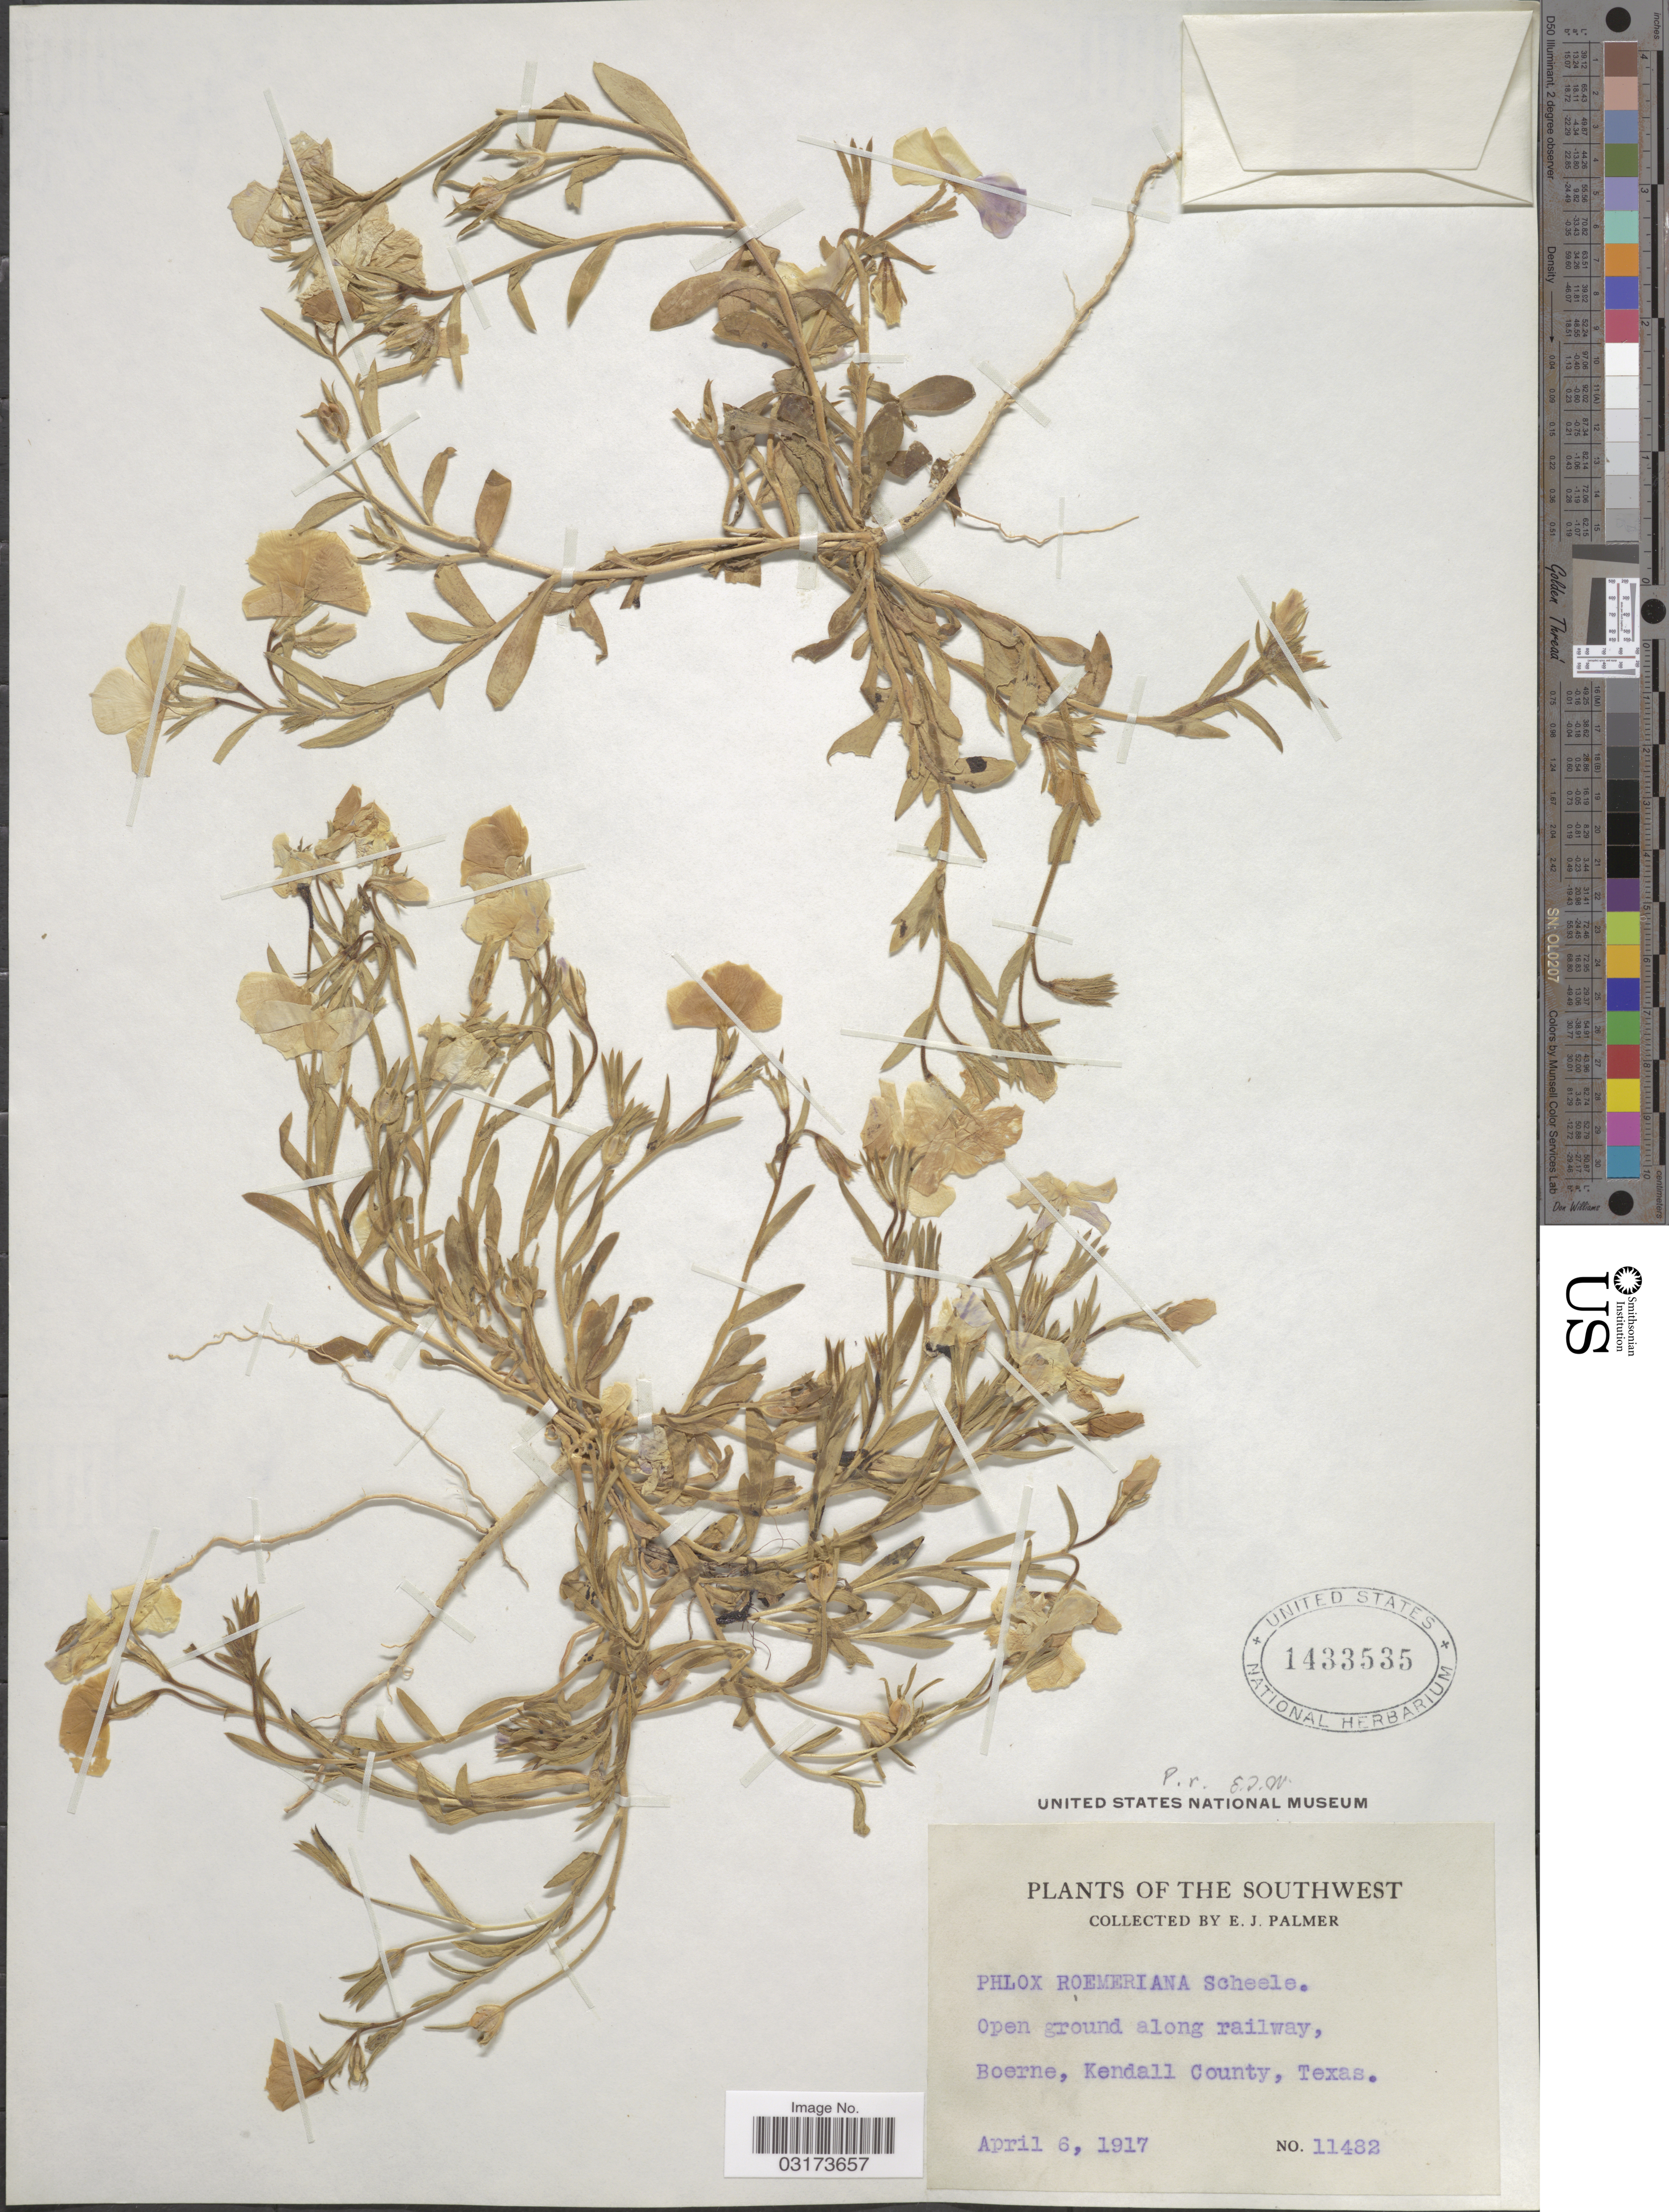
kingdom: Plantae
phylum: Tracheophyta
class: Magnoliopsida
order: Ericales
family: Polemoniaceae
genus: Phlox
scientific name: Phlox roemeriana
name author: Scheele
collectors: E. J. Palmer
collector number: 11482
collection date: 1917-04-06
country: United States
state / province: Texas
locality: Southwest. Open ground along railway, Boerne, Kendall County.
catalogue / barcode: US 1433535